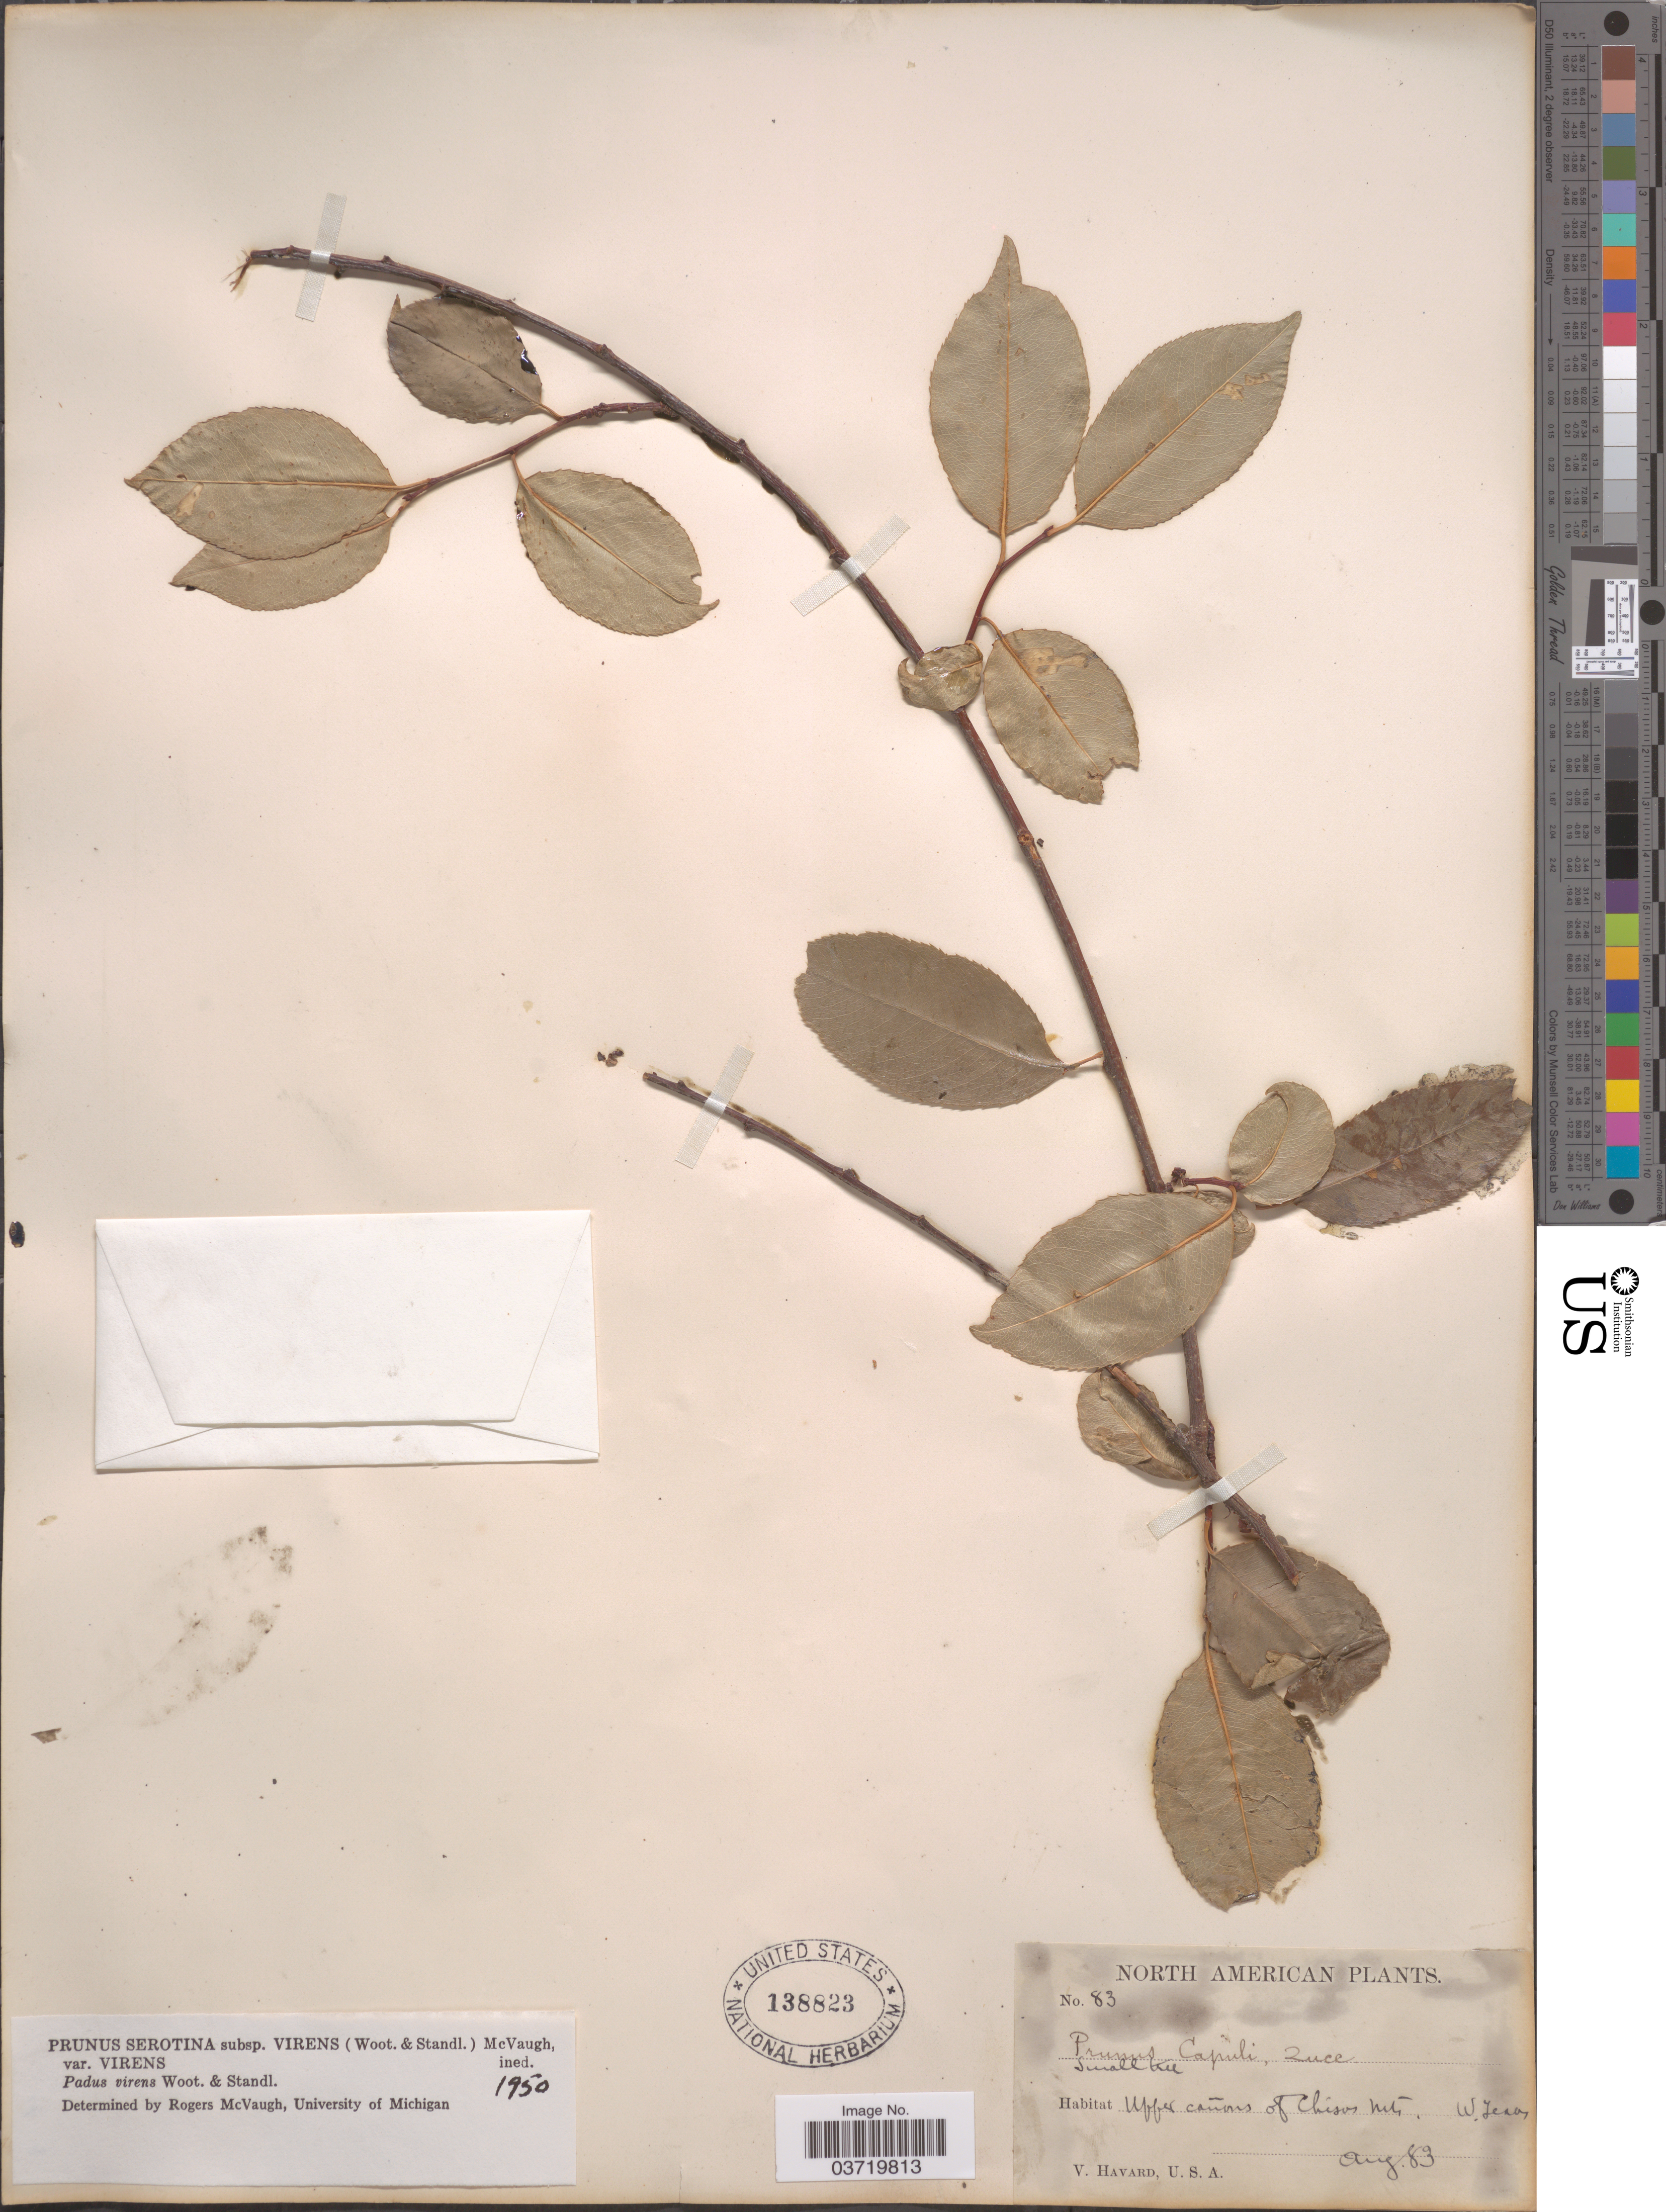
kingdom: Plantae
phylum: Tracheophyta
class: Magnoliopsida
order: Rosales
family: Rosaceae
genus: Prunus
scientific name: Prunus serotina var. rufula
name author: (Wooton & Standl.) McVaugh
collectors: V. Havard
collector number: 83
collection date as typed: Transcribed d/m/y: /8/83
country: United States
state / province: Texas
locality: Upper cañons of Chisos Mts. W. Texas.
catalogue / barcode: US 138823